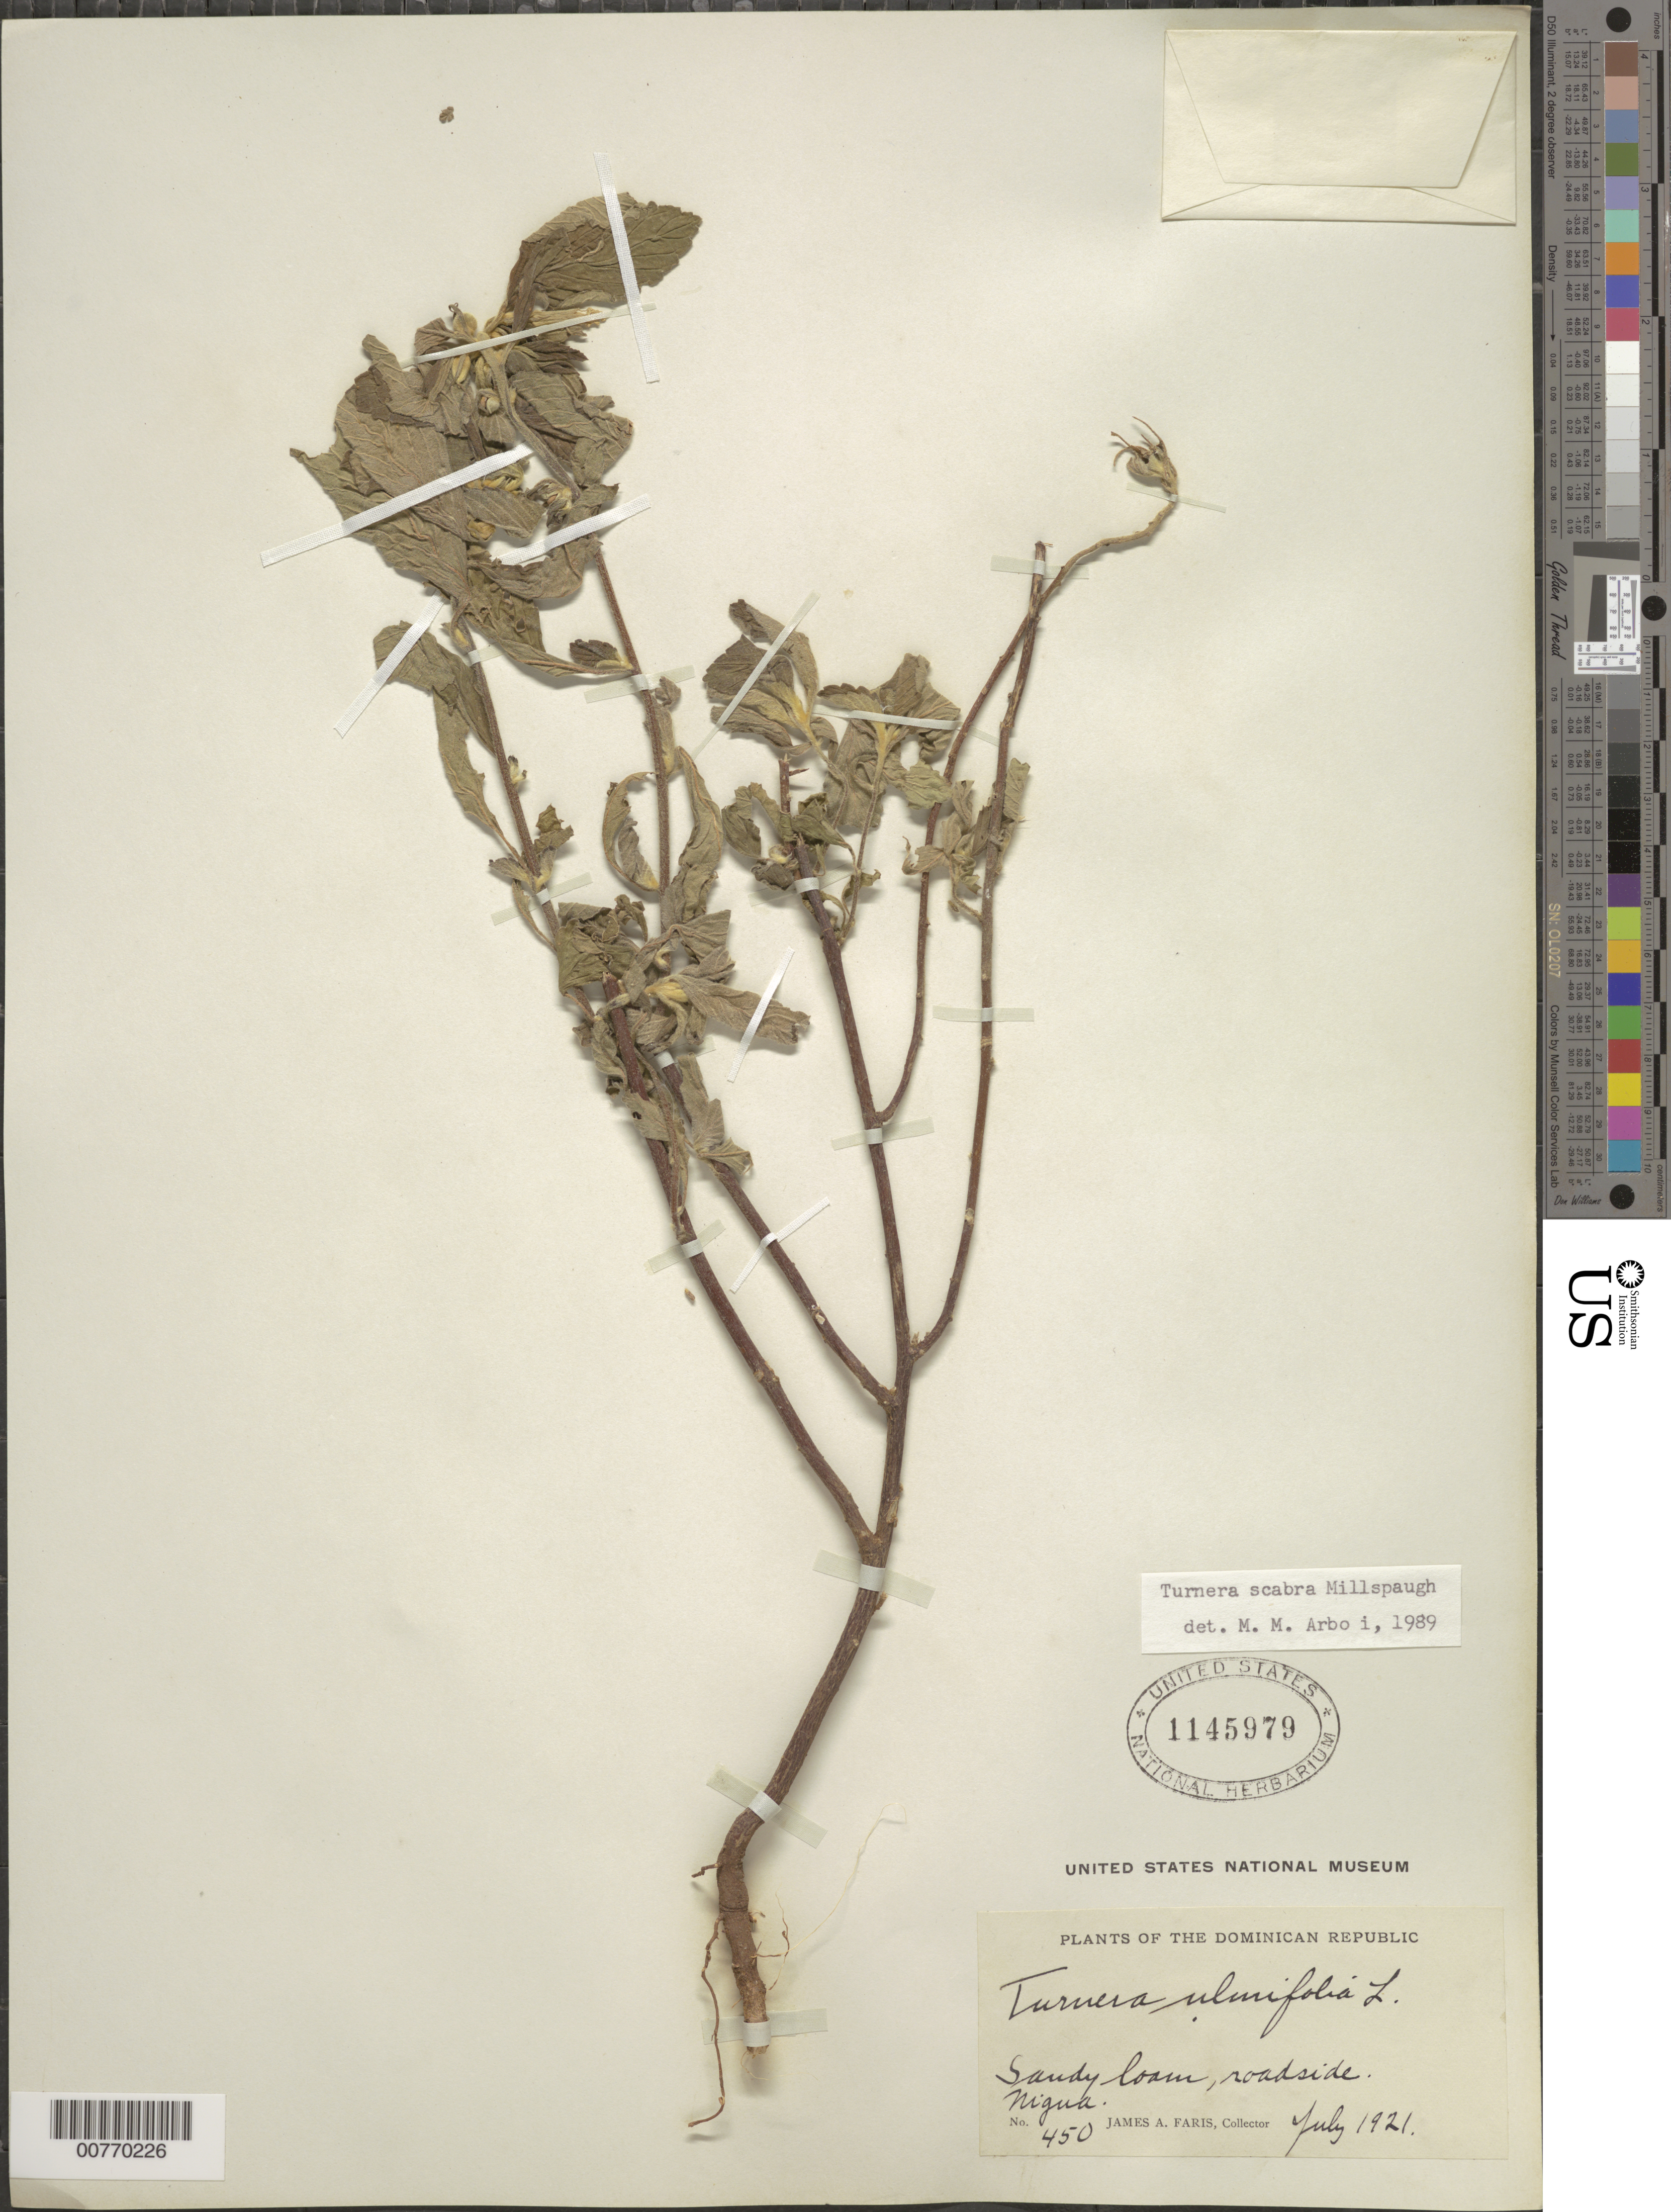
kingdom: Plantae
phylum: Tracheophyta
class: Magnoliopsida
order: Malpighiales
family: Turneraceae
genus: Turnera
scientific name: Turnera ulmifolia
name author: L.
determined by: Arbo, M. M.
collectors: J. Faris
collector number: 450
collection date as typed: Jul 1910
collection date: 1910-07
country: Dominican Republic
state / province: San Cristóbal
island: Hispaniola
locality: Roadside Nigua.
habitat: Sandy "loam".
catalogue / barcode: US 1145979